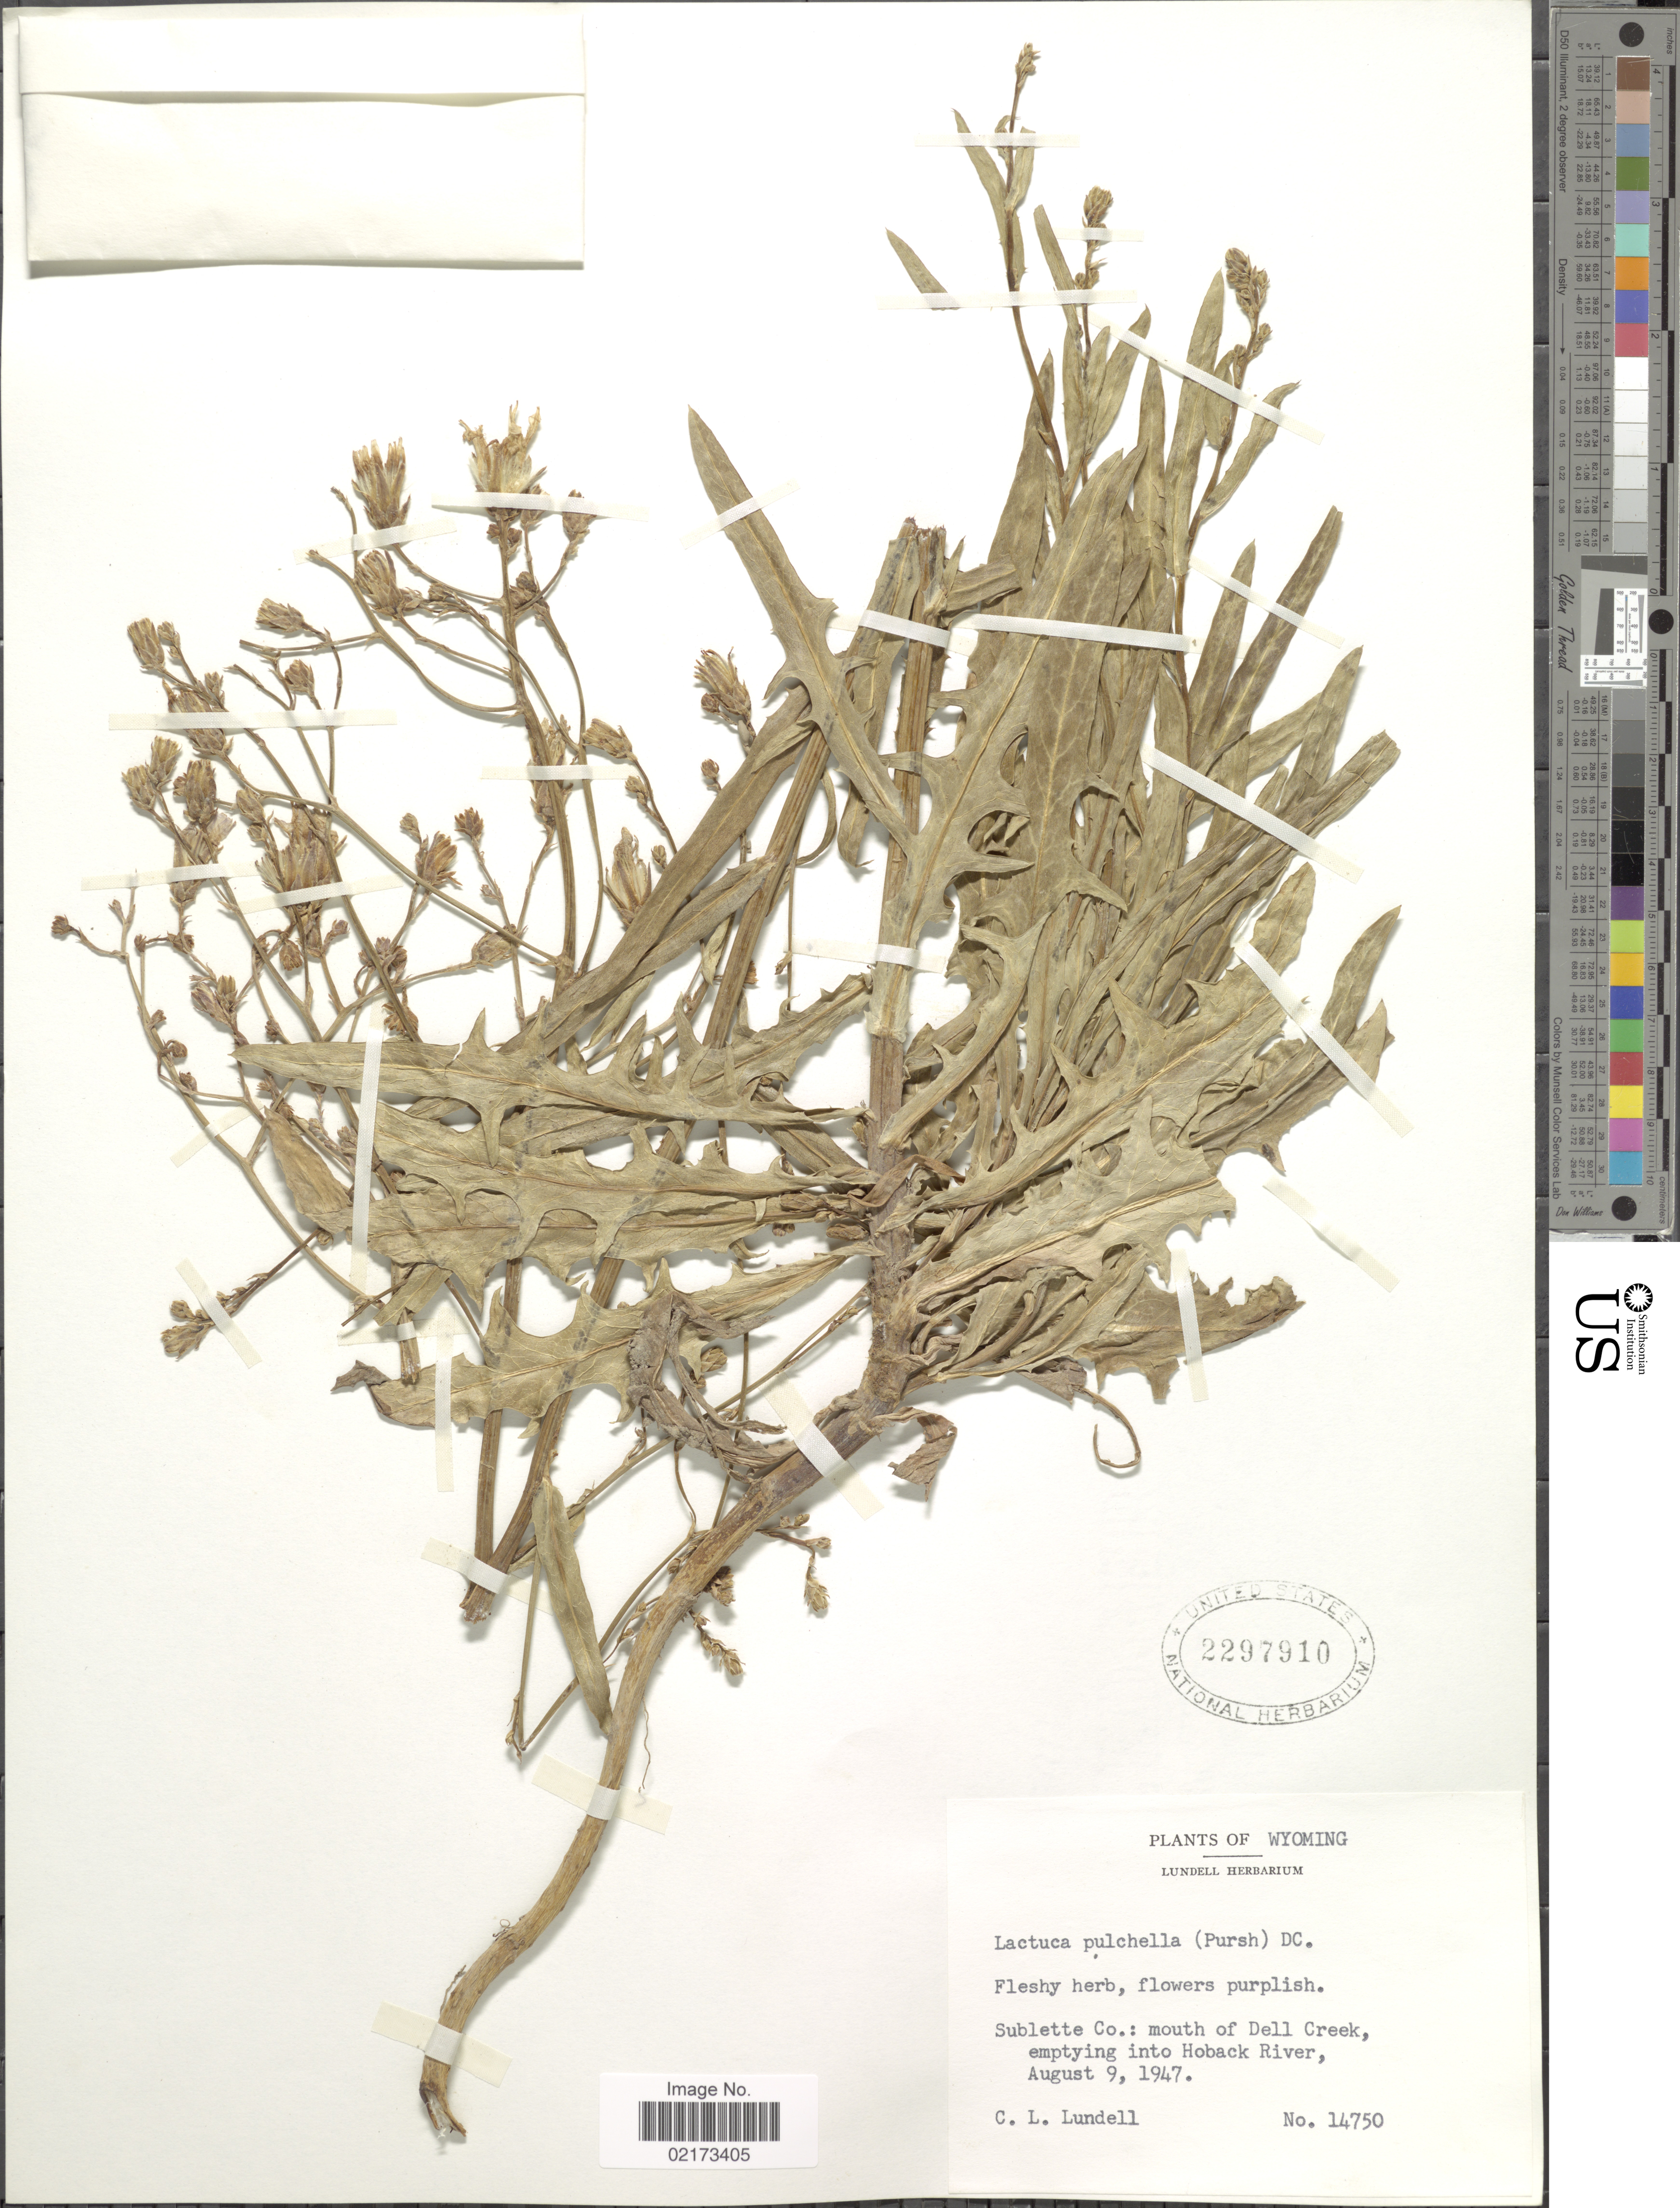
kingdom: Plantae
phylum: Tracheophyta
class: Magnoliopsida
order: Asterales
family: Asteraceae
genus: Lactuca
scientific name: Lactuca tatarica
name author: (L.) C.A. Mey.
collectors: C. L. Lundell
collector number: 14750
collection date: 1947-08-09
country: United States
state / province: Wyoming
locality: Sublette Co., mouth of Dell Creek, emptying into Hobak River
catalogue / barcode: US 2297910